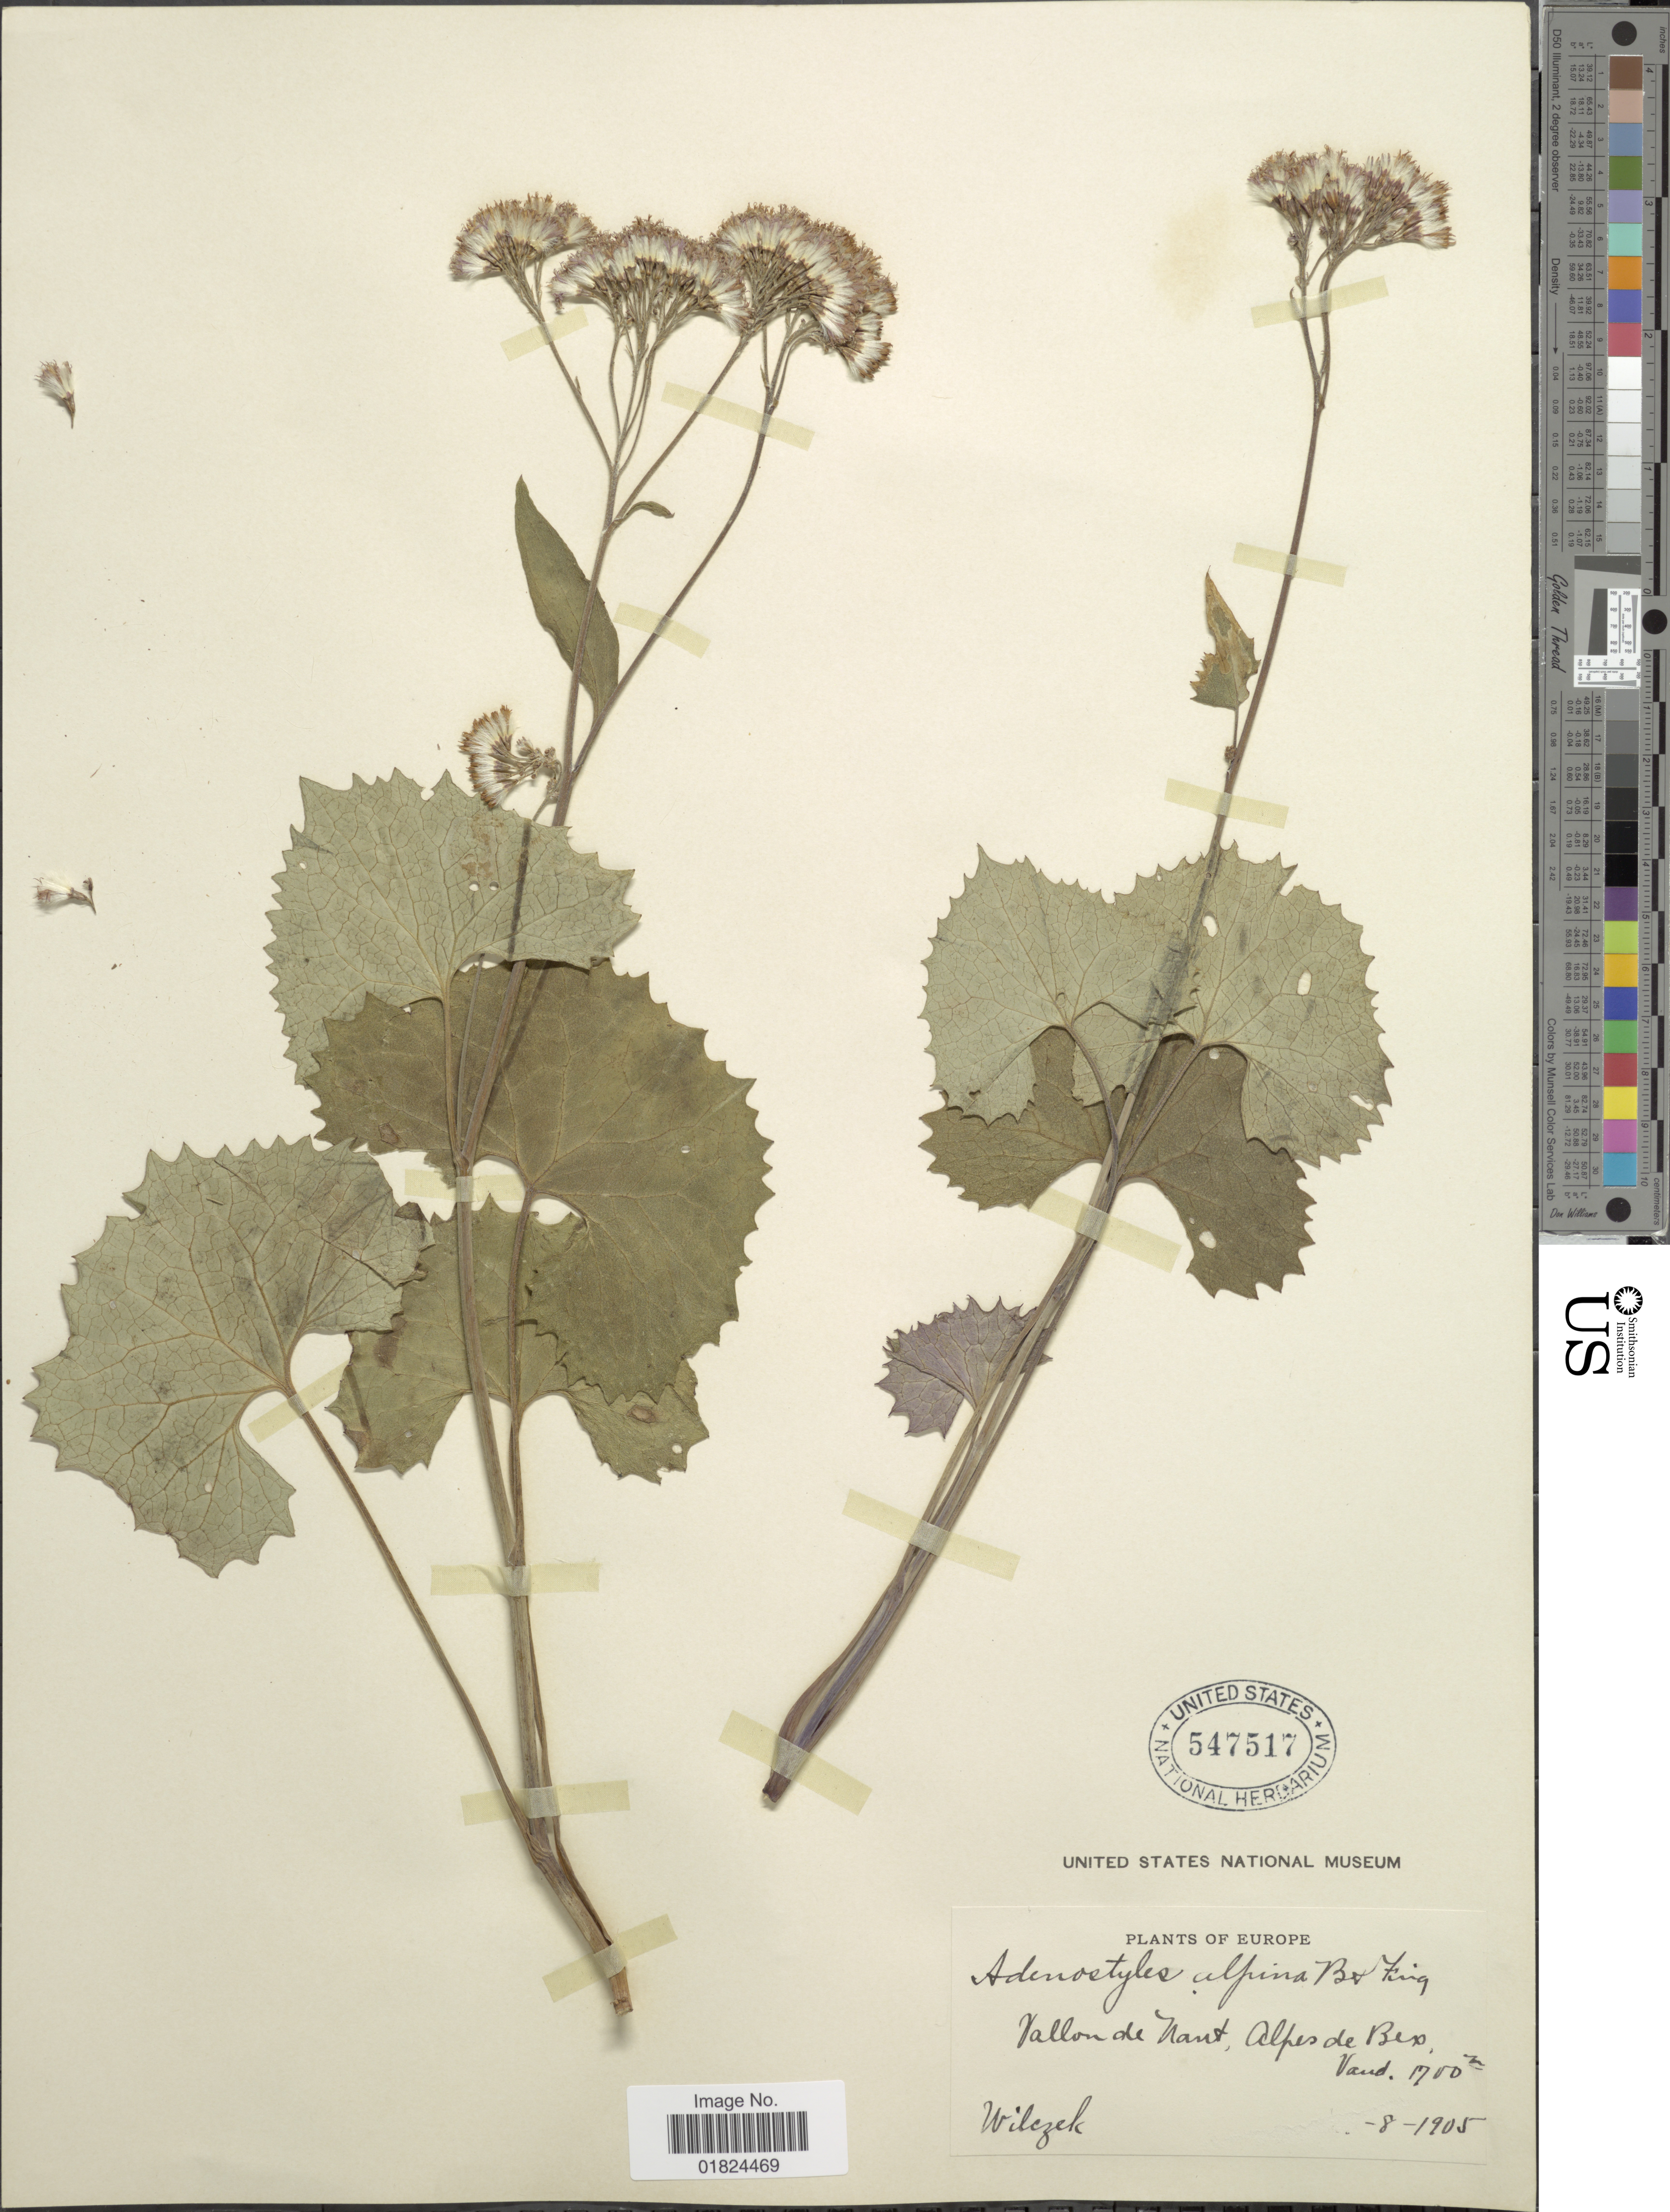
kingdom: Plantae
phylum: Tracheophyta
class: Magnoliopsida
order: Asterales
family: Asteraceae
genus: Adenostyles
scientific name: Adenostyles alpina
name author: (L.) Williams & Fingerh.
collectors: Wilczek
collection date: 1905-08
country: Switzerland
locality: Vallon de Nant, Alpes de Bex, Vand.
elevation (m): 1700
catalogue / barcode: US 547517